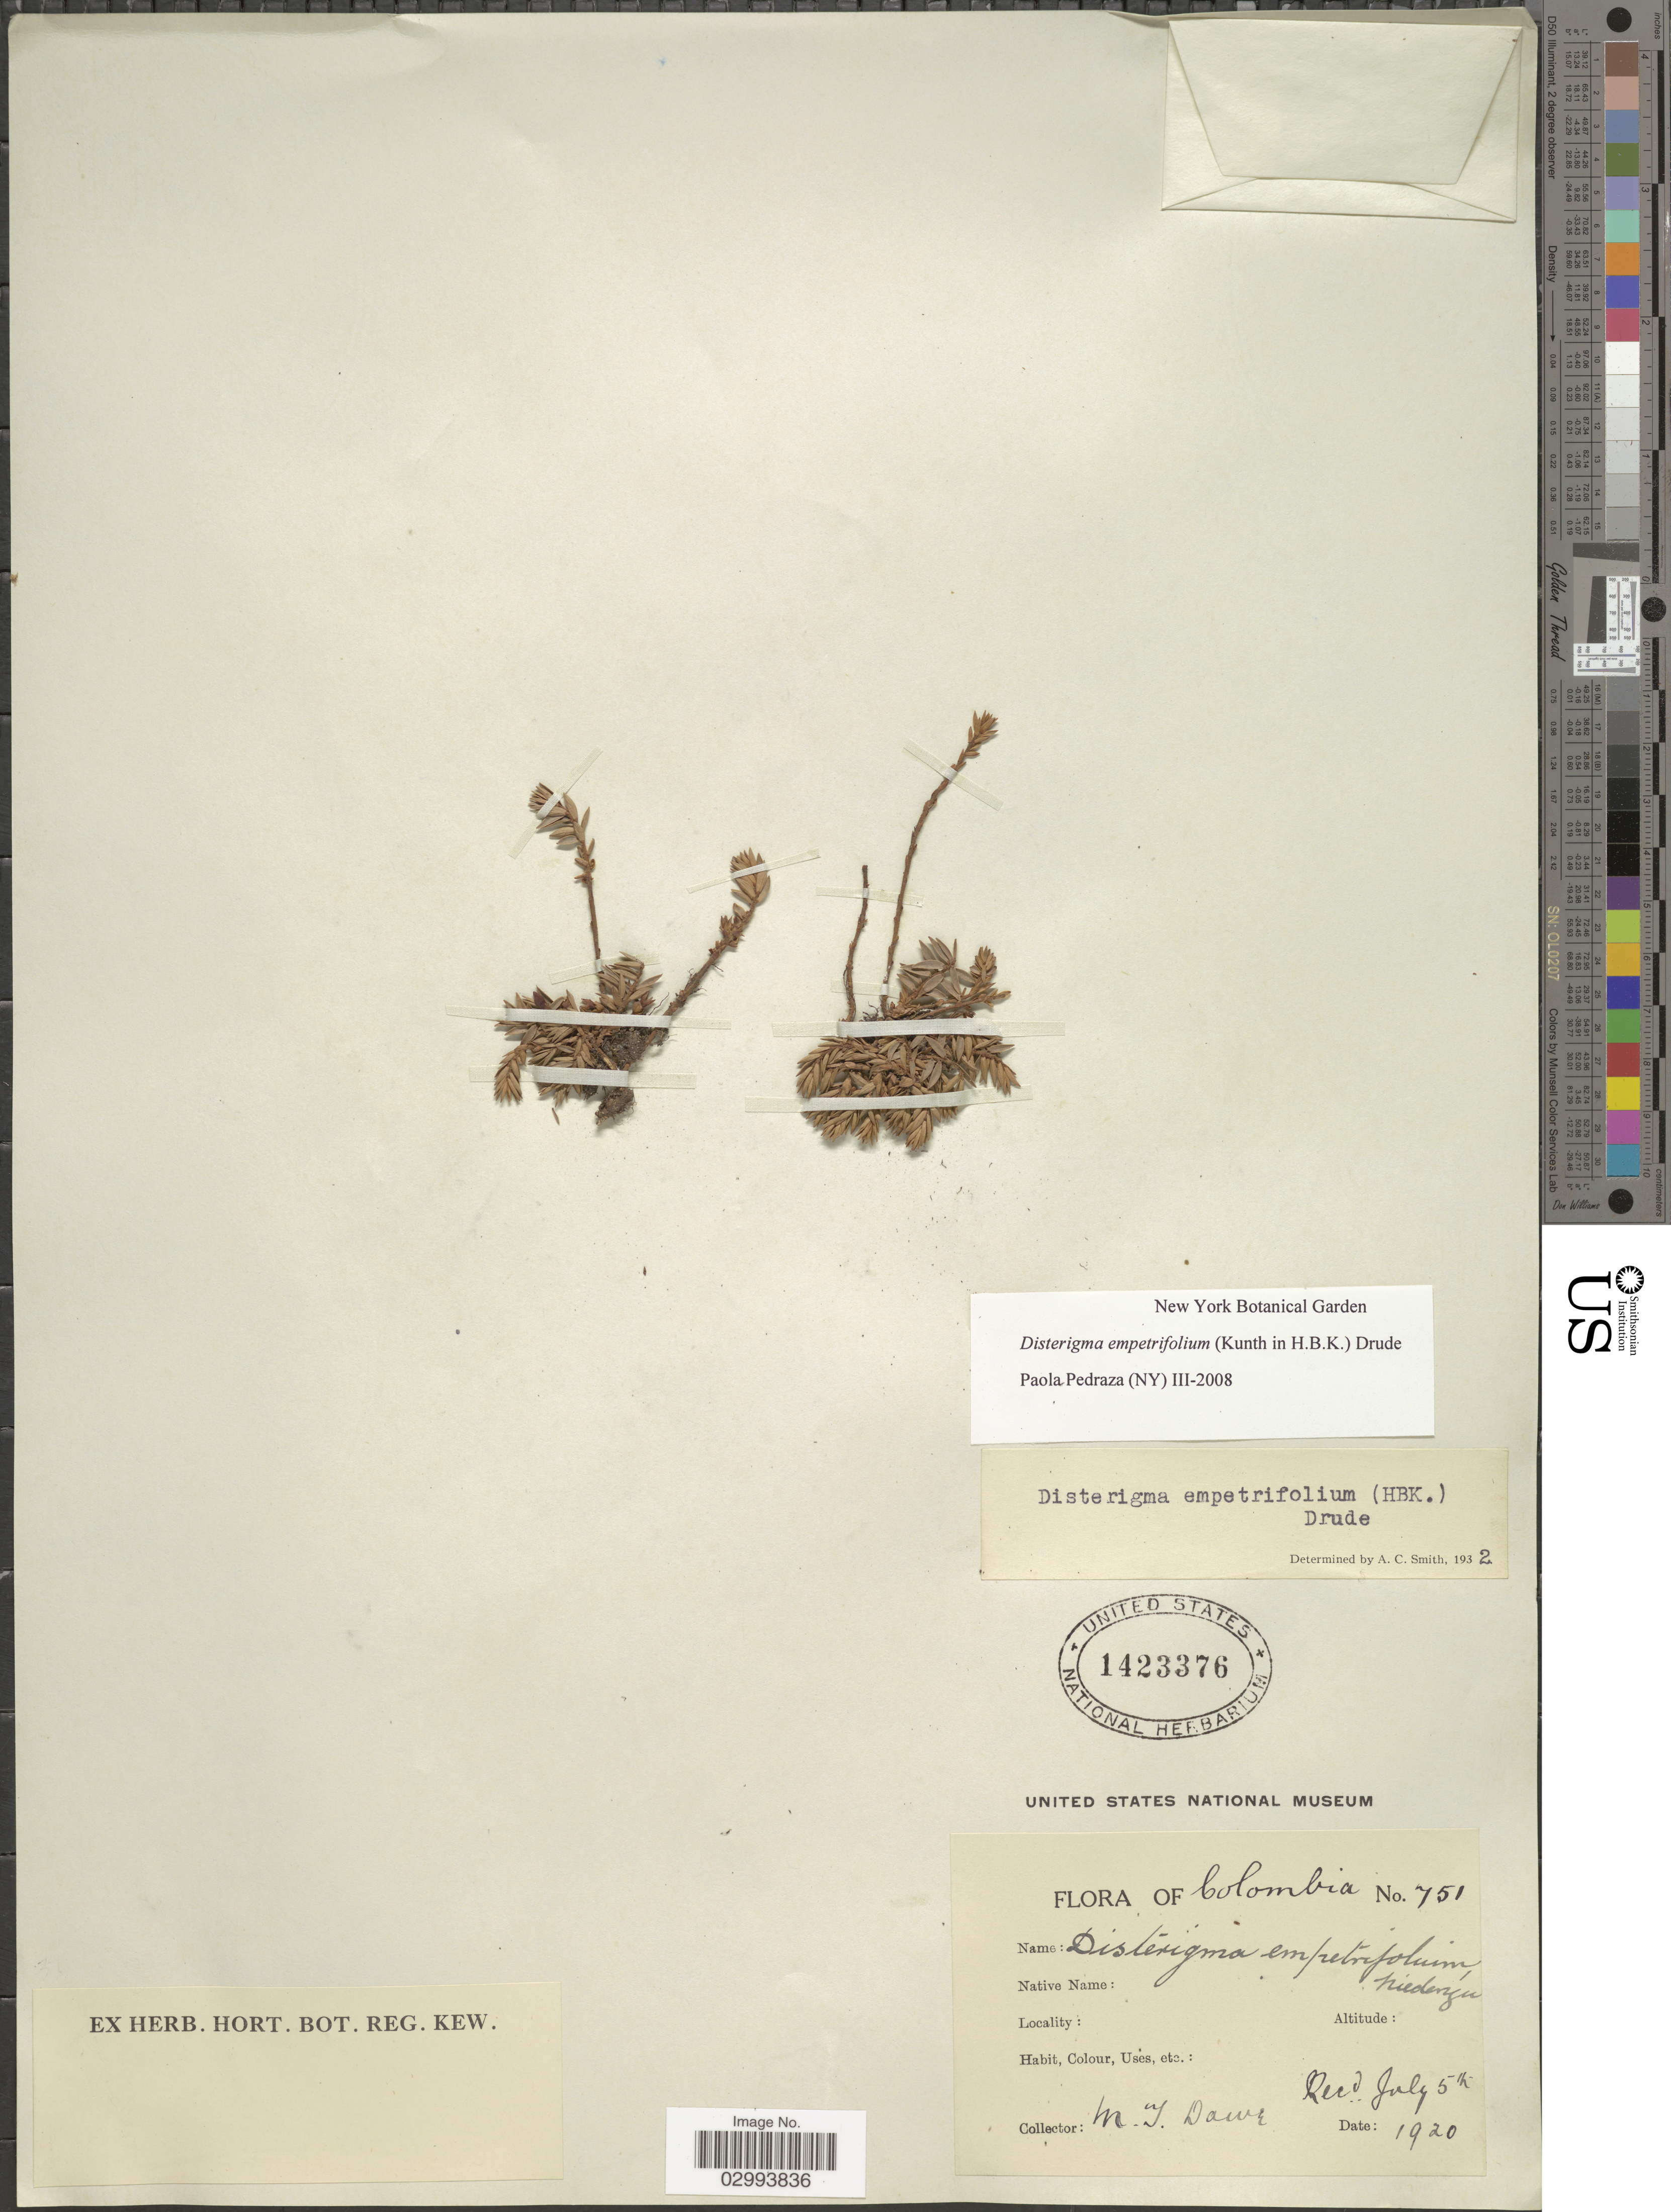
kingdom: Plantae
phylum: Tracheophyta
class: Magnoliopsida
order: Ericales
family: Ericaceae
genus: Disterigma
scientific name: Disterigma empetrifolium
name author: (Kunth) Drude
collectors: M. T. Dawe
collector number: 751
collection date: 1920-07-05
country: Colombia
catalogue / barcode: US 1423376